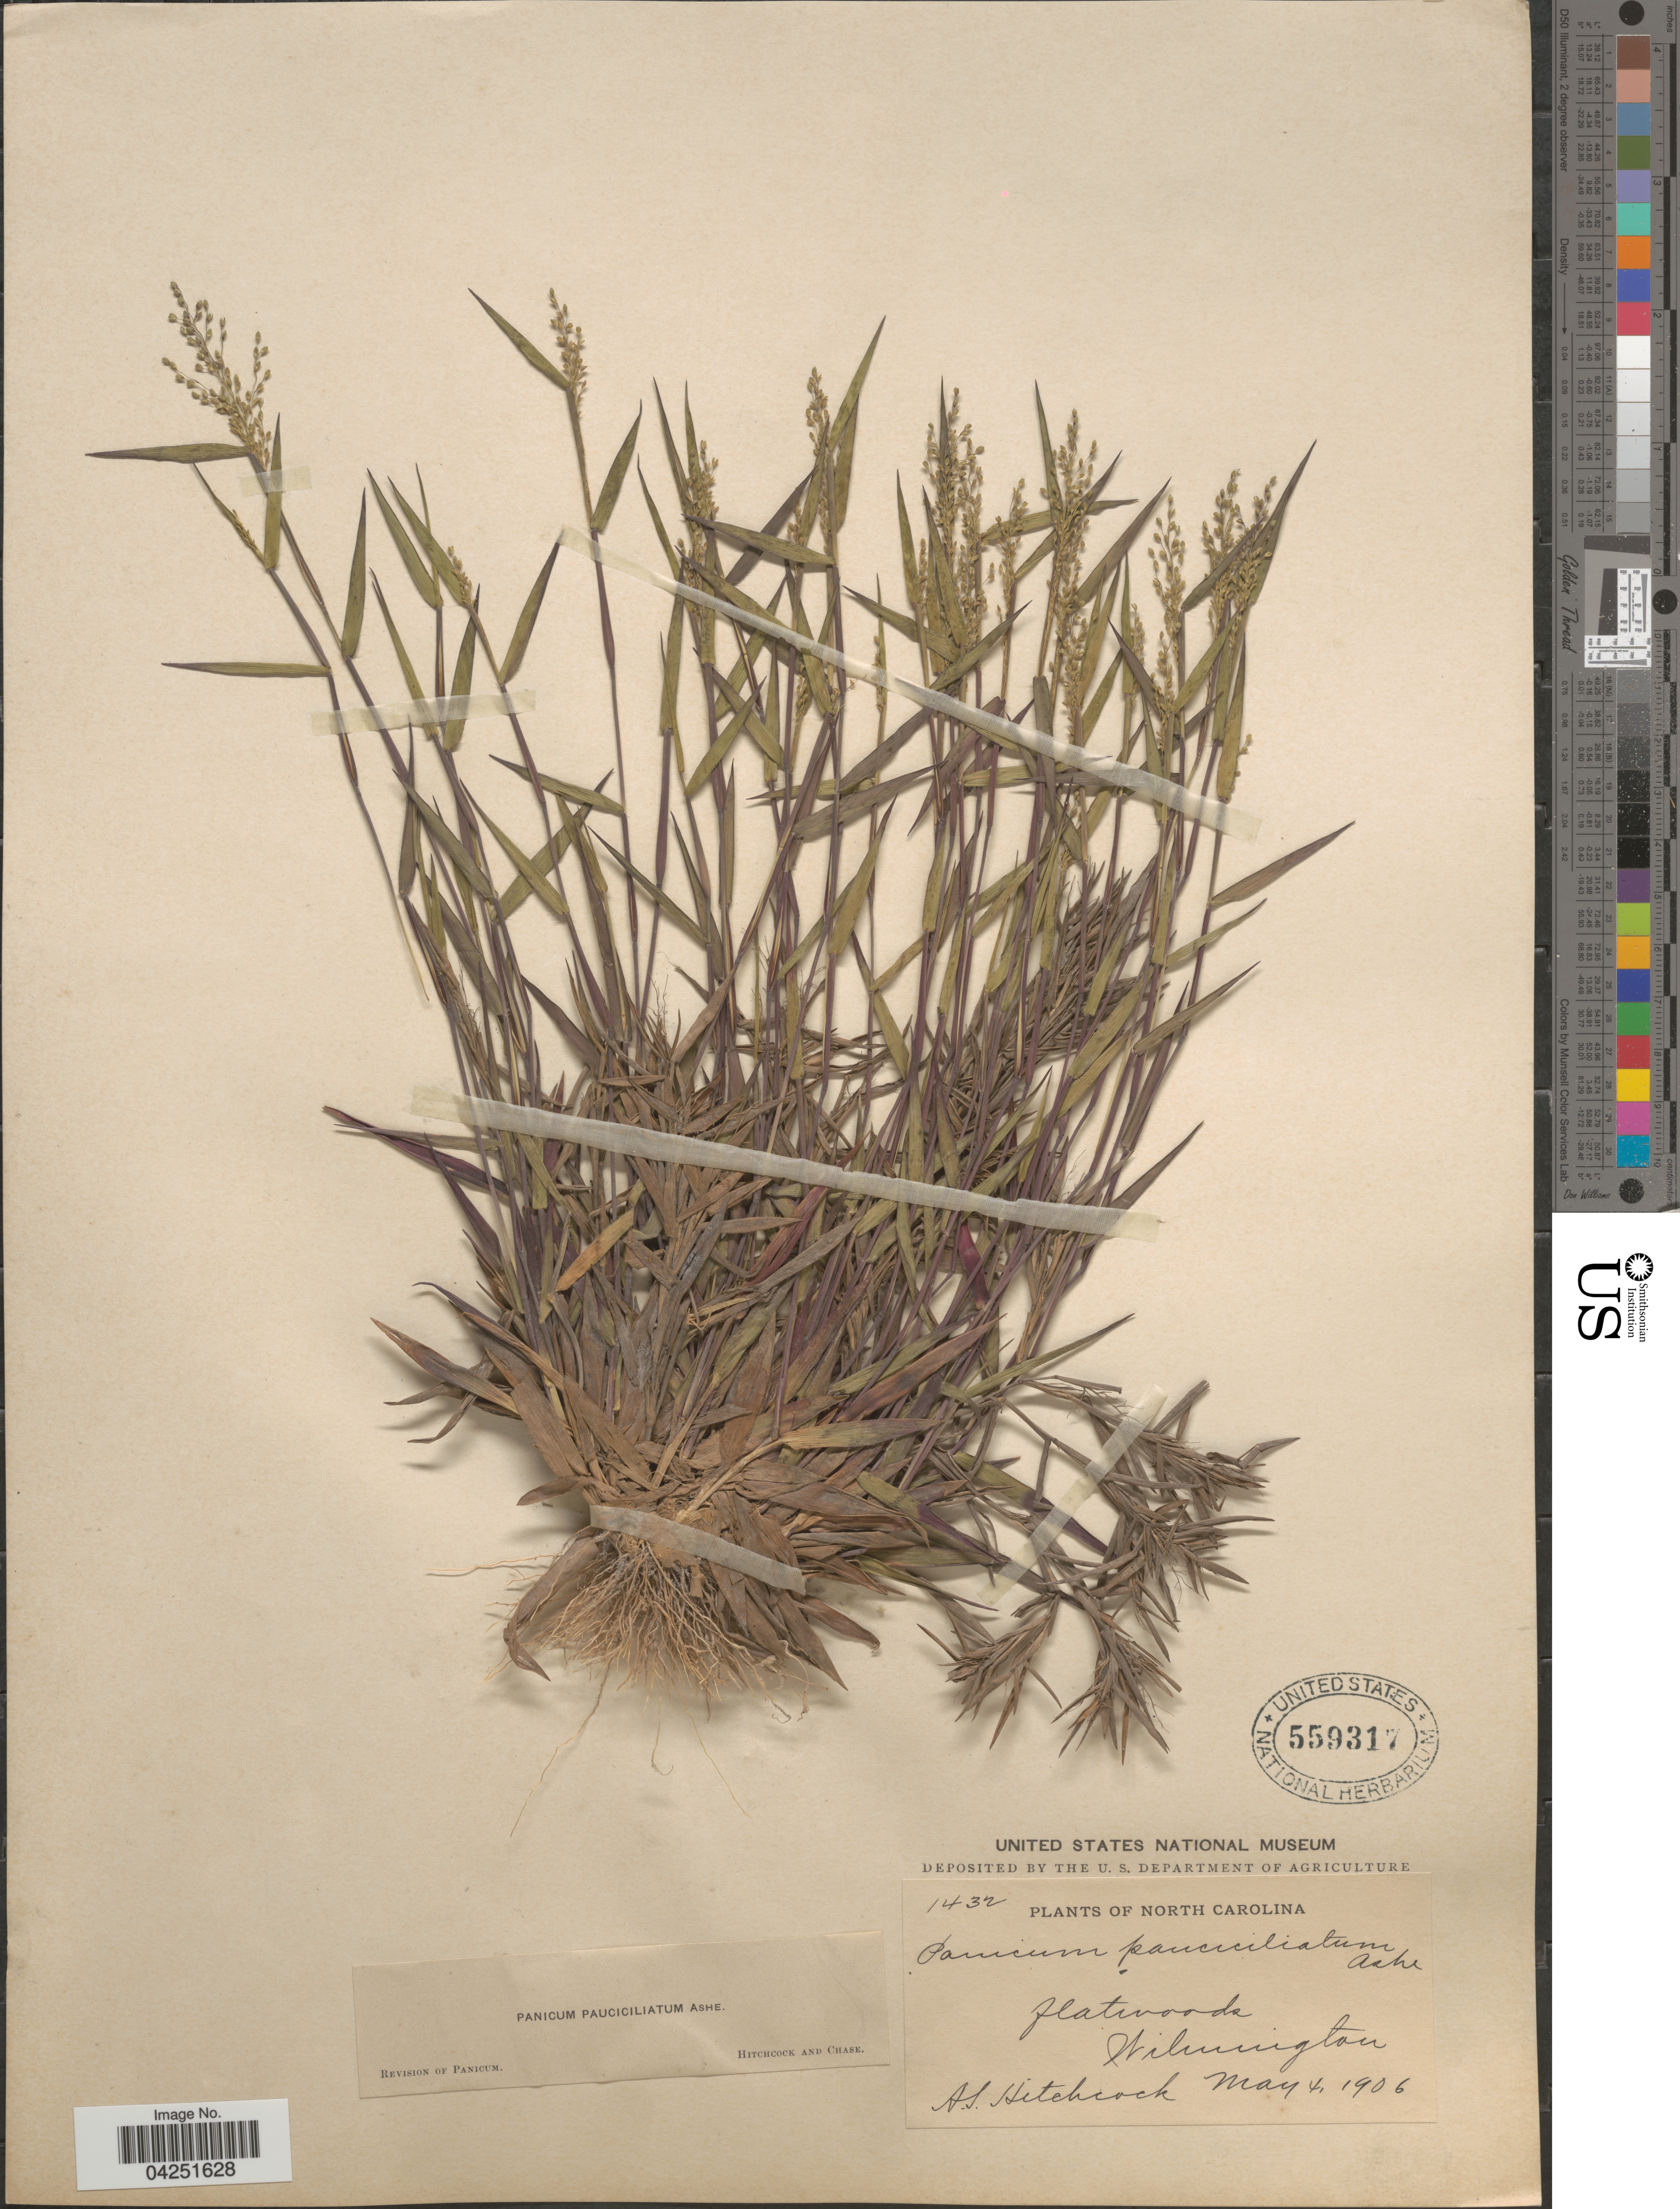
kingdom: Plantae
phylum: Tracheophyta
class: Liliopsida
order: Poales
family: Poaceae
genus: Dichanthelium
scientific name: Dichanthelium acuminatum var. acuminatum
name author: (Sw.) Gould & C.A. Clark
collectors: A. S. Hitchcock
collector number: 1432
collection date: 1906-05-04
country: United States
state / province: North Carolina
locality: Flatwoods. Wilmington.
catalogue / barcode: US 559317